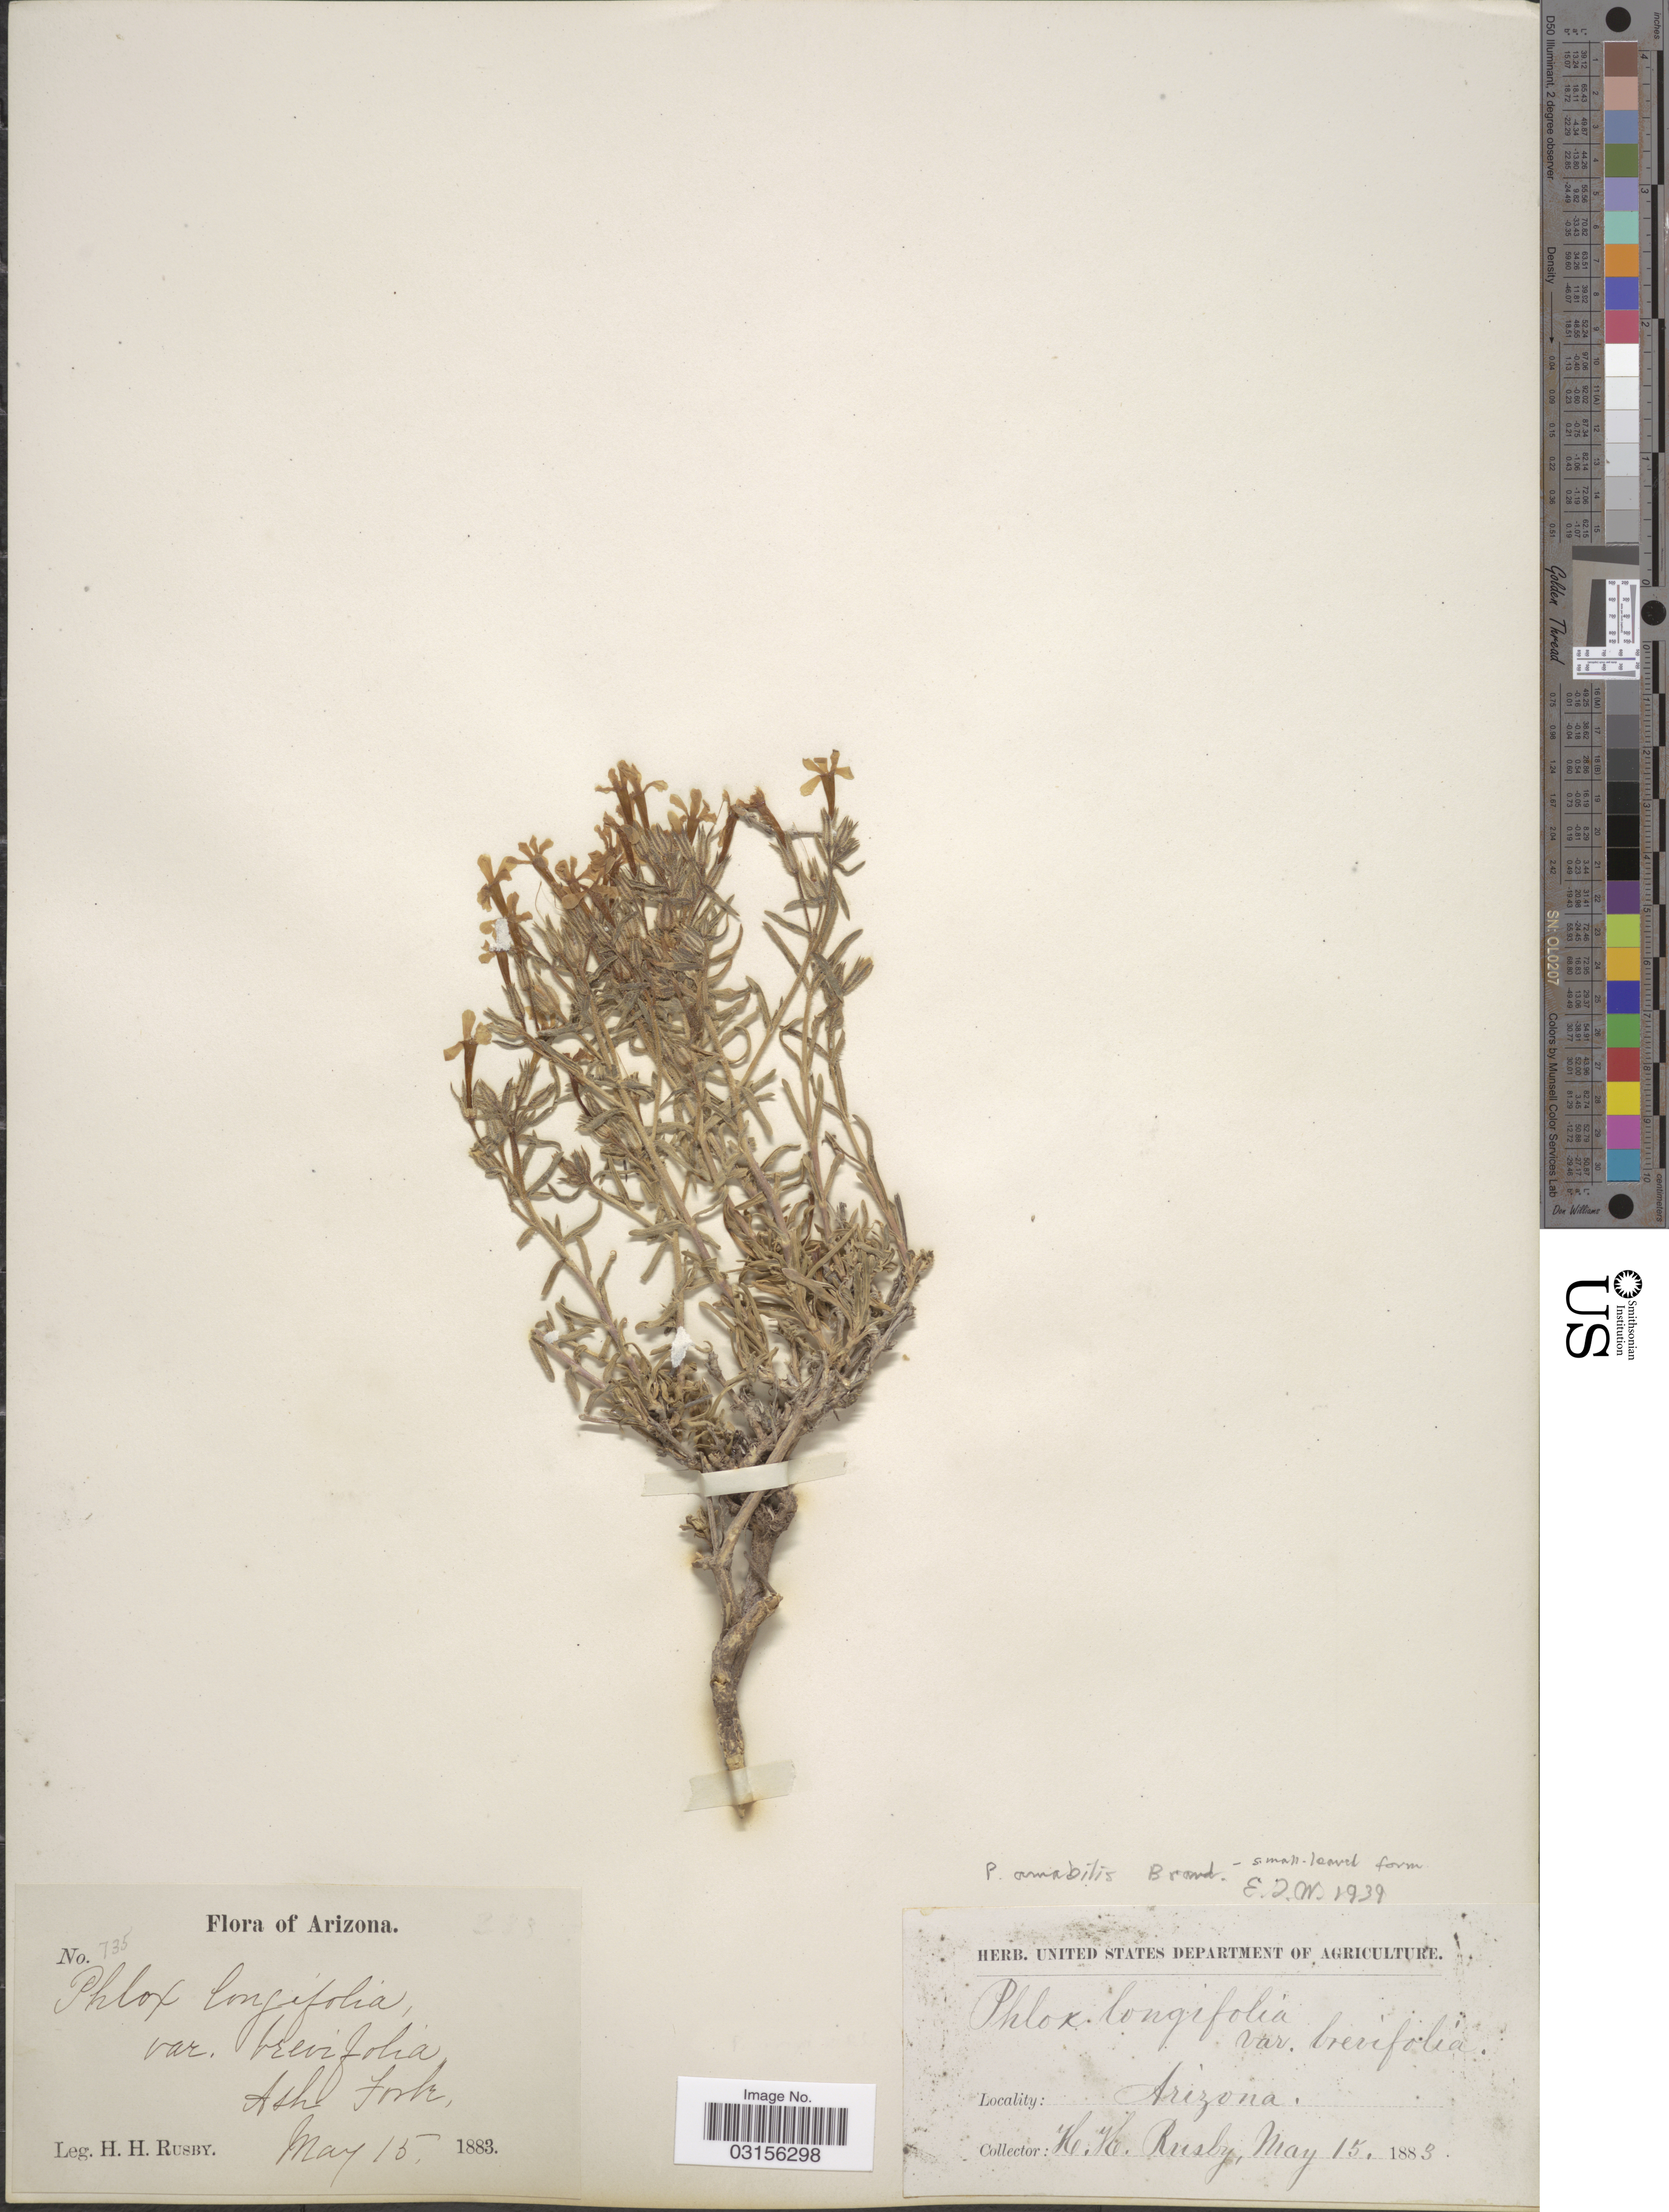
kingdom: Plantae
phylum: Tracheophyta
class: Magnoliopsida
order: Ericales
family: Polemoniaceae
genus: Phlox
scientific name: Phlox longifolia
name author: Nutt.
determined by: Mayfield, M. H.; Ferguson, C. J.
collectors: H. H. Rusby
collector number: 735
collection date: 1883-05-15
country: United States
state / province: Arizona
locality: Ash Fork.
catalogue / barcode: US 103171